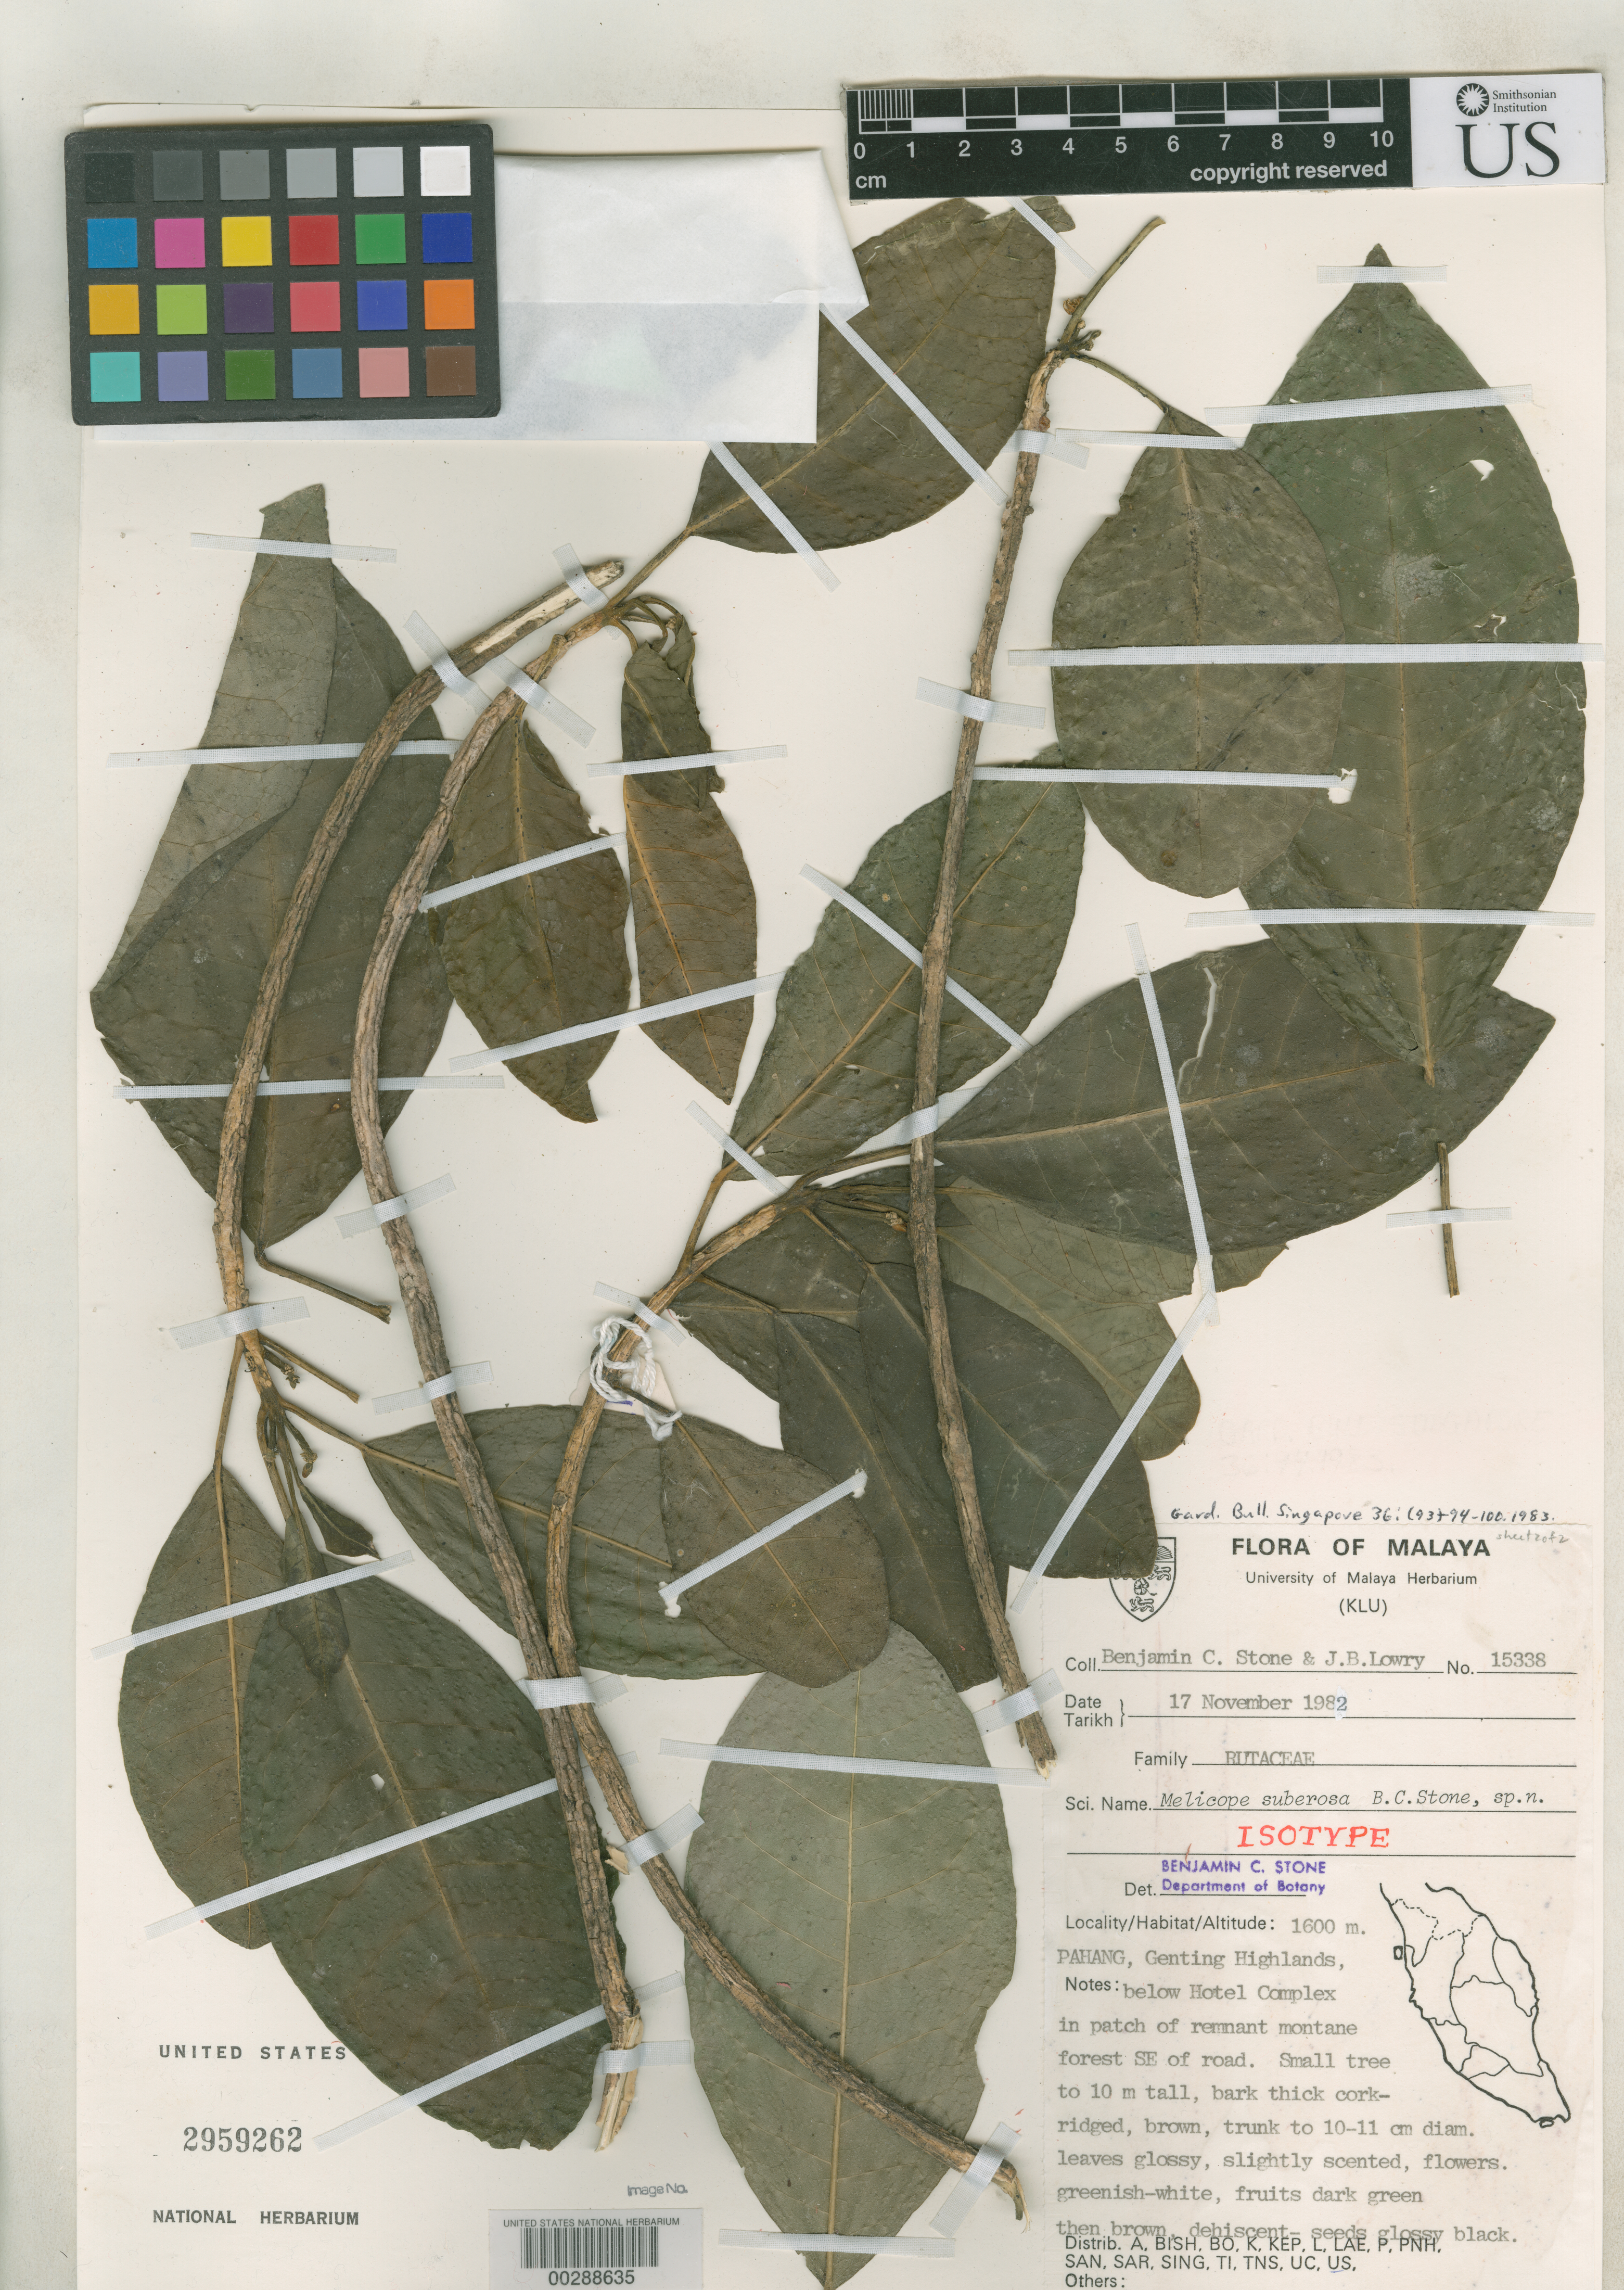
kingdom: Plantae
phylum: Tracheophyta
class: Magnoliopsida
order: Sapindales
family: Rutaceae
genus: Melicope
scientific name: Melicope suberosa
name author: B.C. Stone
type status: Isotype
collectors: B. C. Stone & J. Lowry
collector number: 15338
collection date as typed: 17 Nov 1982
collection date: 1982-11-17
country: Malaysia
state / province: Pahang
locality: Genting Highlands, below hotel complex in patch of remnant montane forest SE of road. [Malay Peninsula]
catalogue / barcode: US 2959262